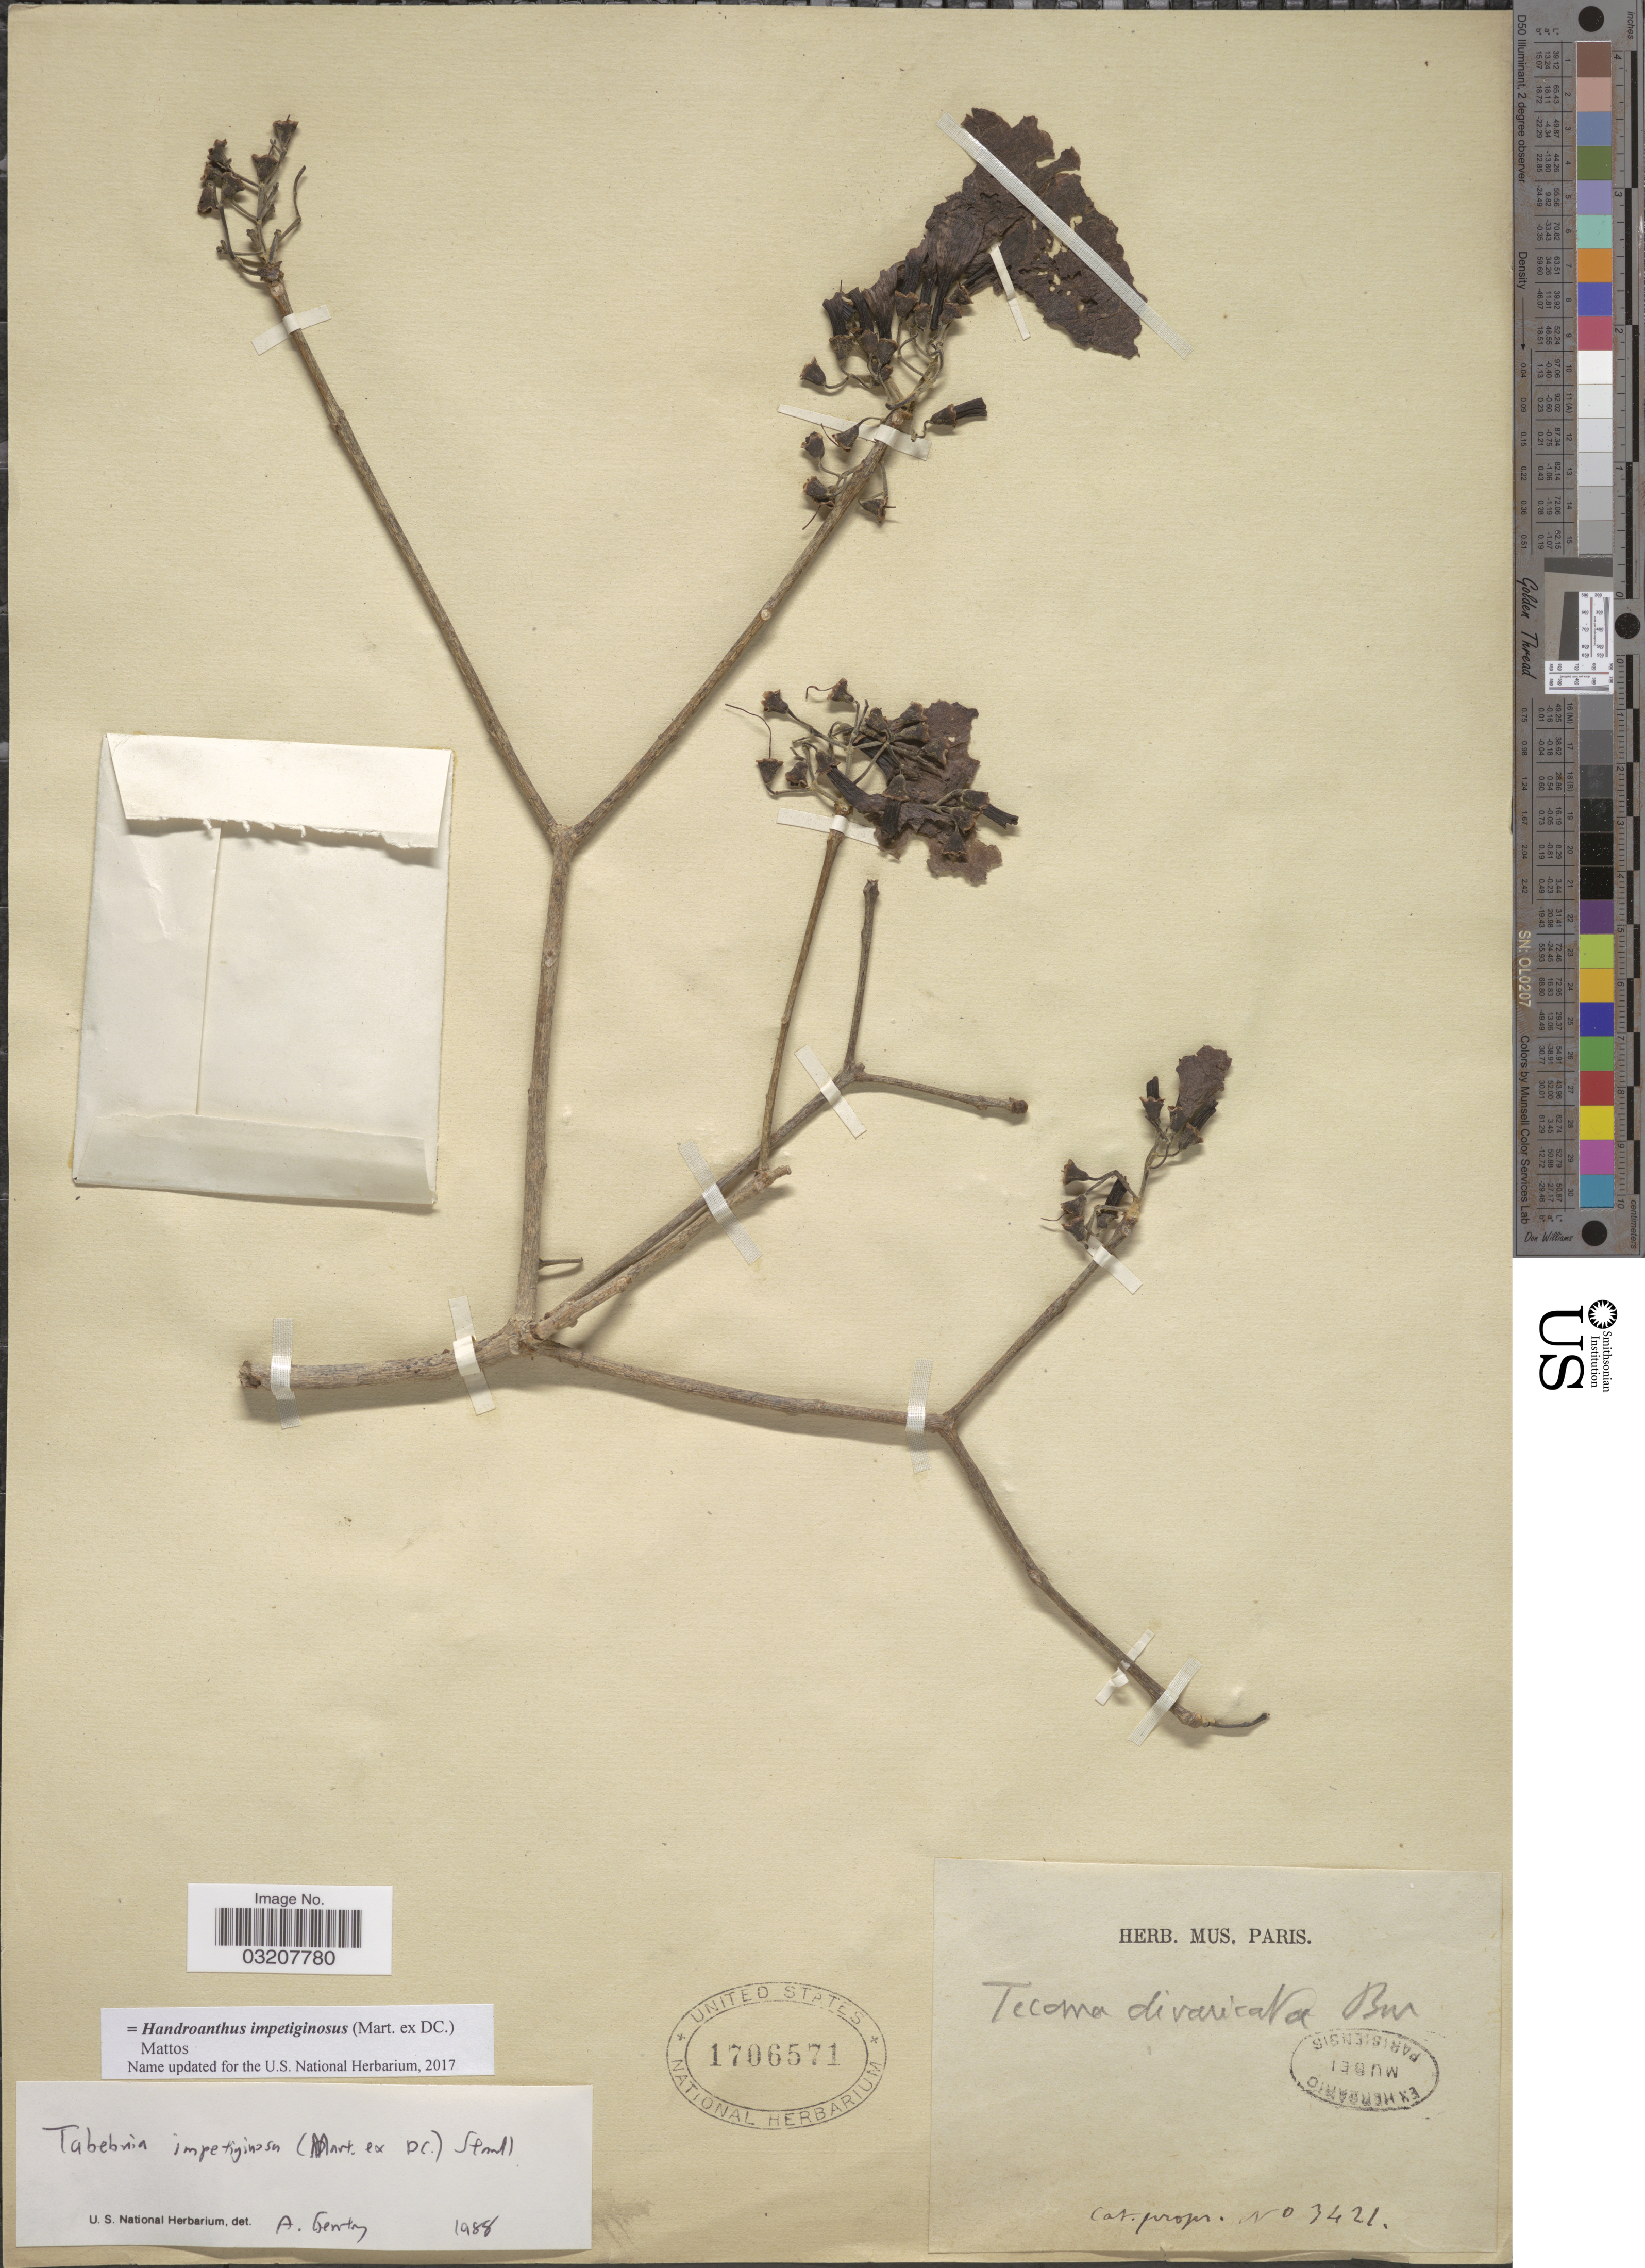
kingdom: Plantae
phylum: Tracheophyta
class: Magnoliopsida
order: Lamiales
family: Bignoniaceae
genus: Handroanthus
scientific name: Handroanthus impetiginosus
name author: (Mart. ex DC.) Mattos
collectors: ex herb. Mus. Paris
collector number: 3421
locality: Cat. props. [interpreted]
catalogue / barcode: US 1706571